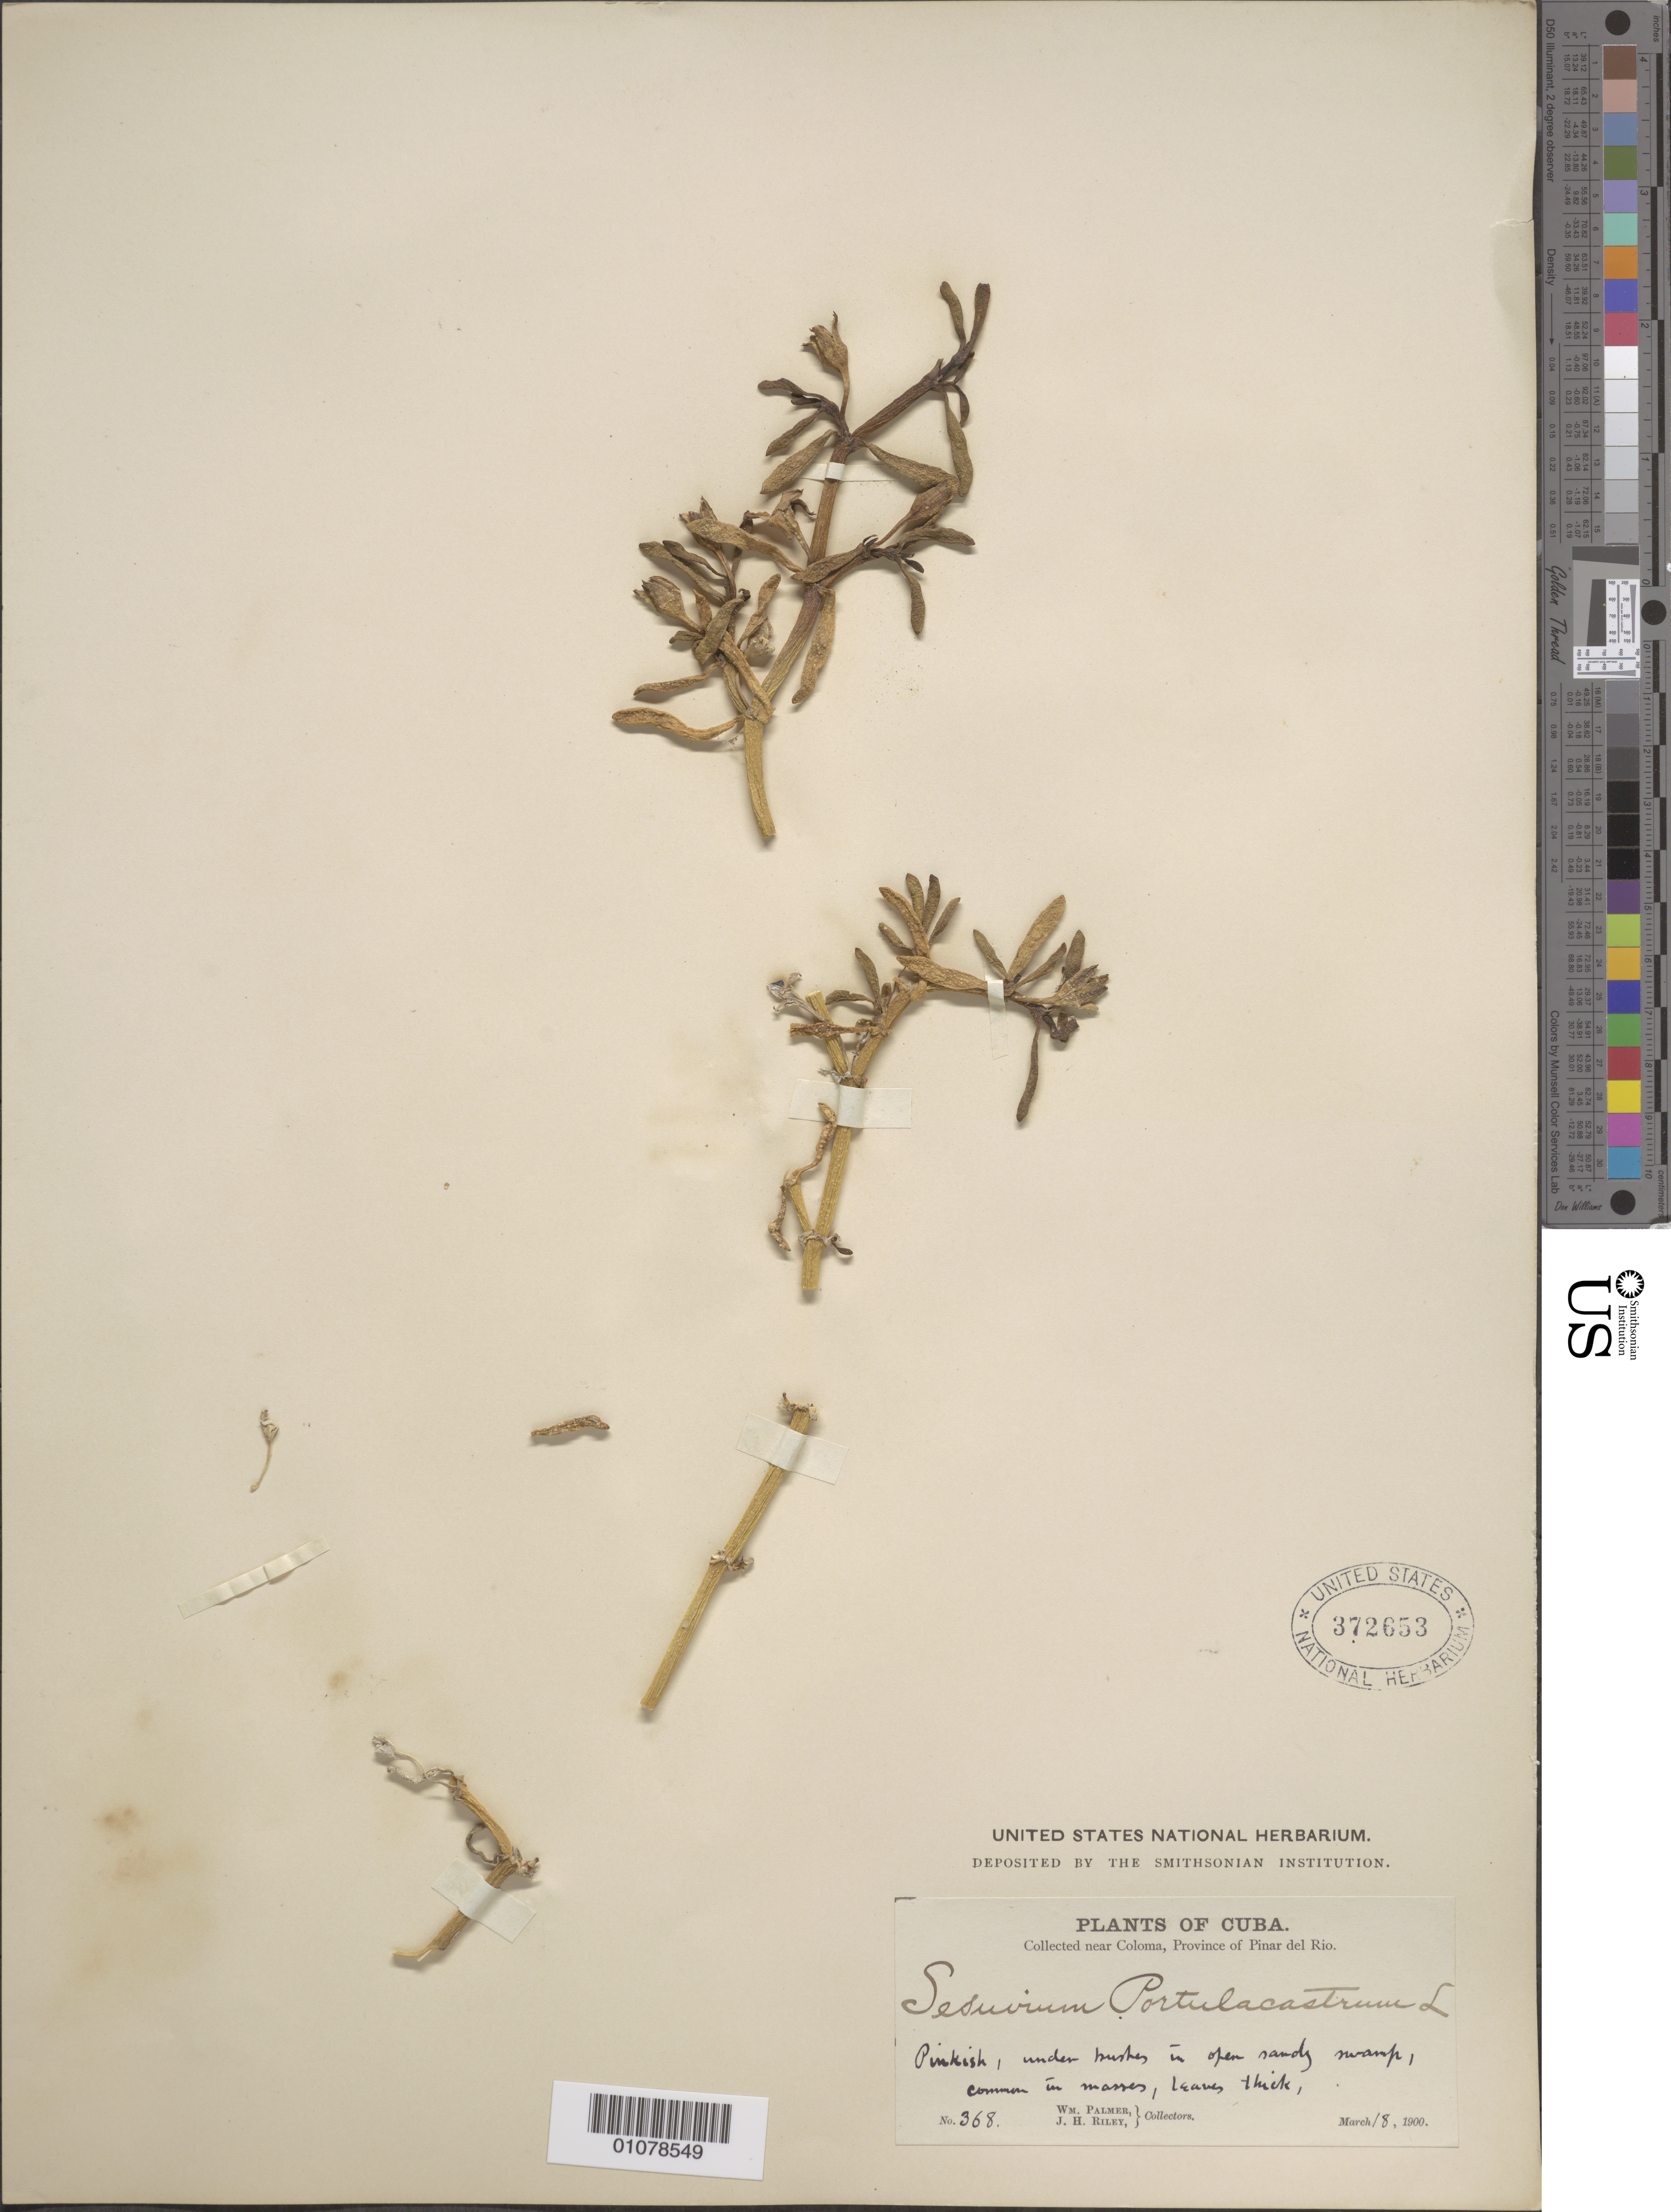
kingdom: Plantae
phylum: Tracheophyta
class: Magnoliopsida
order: Caryophyllales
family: Aizoaceae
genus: Sesuvium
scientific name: Sesuvium portulacastrum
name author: (L.) L.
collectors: W. Palmer & J. H. Riley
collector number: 368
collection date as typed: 18 Mar 1900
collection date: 1900-03-18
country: Cuba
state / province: Pinar del Rio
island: Cuba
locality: Province of Pinar del Rio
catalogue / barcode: US 372653